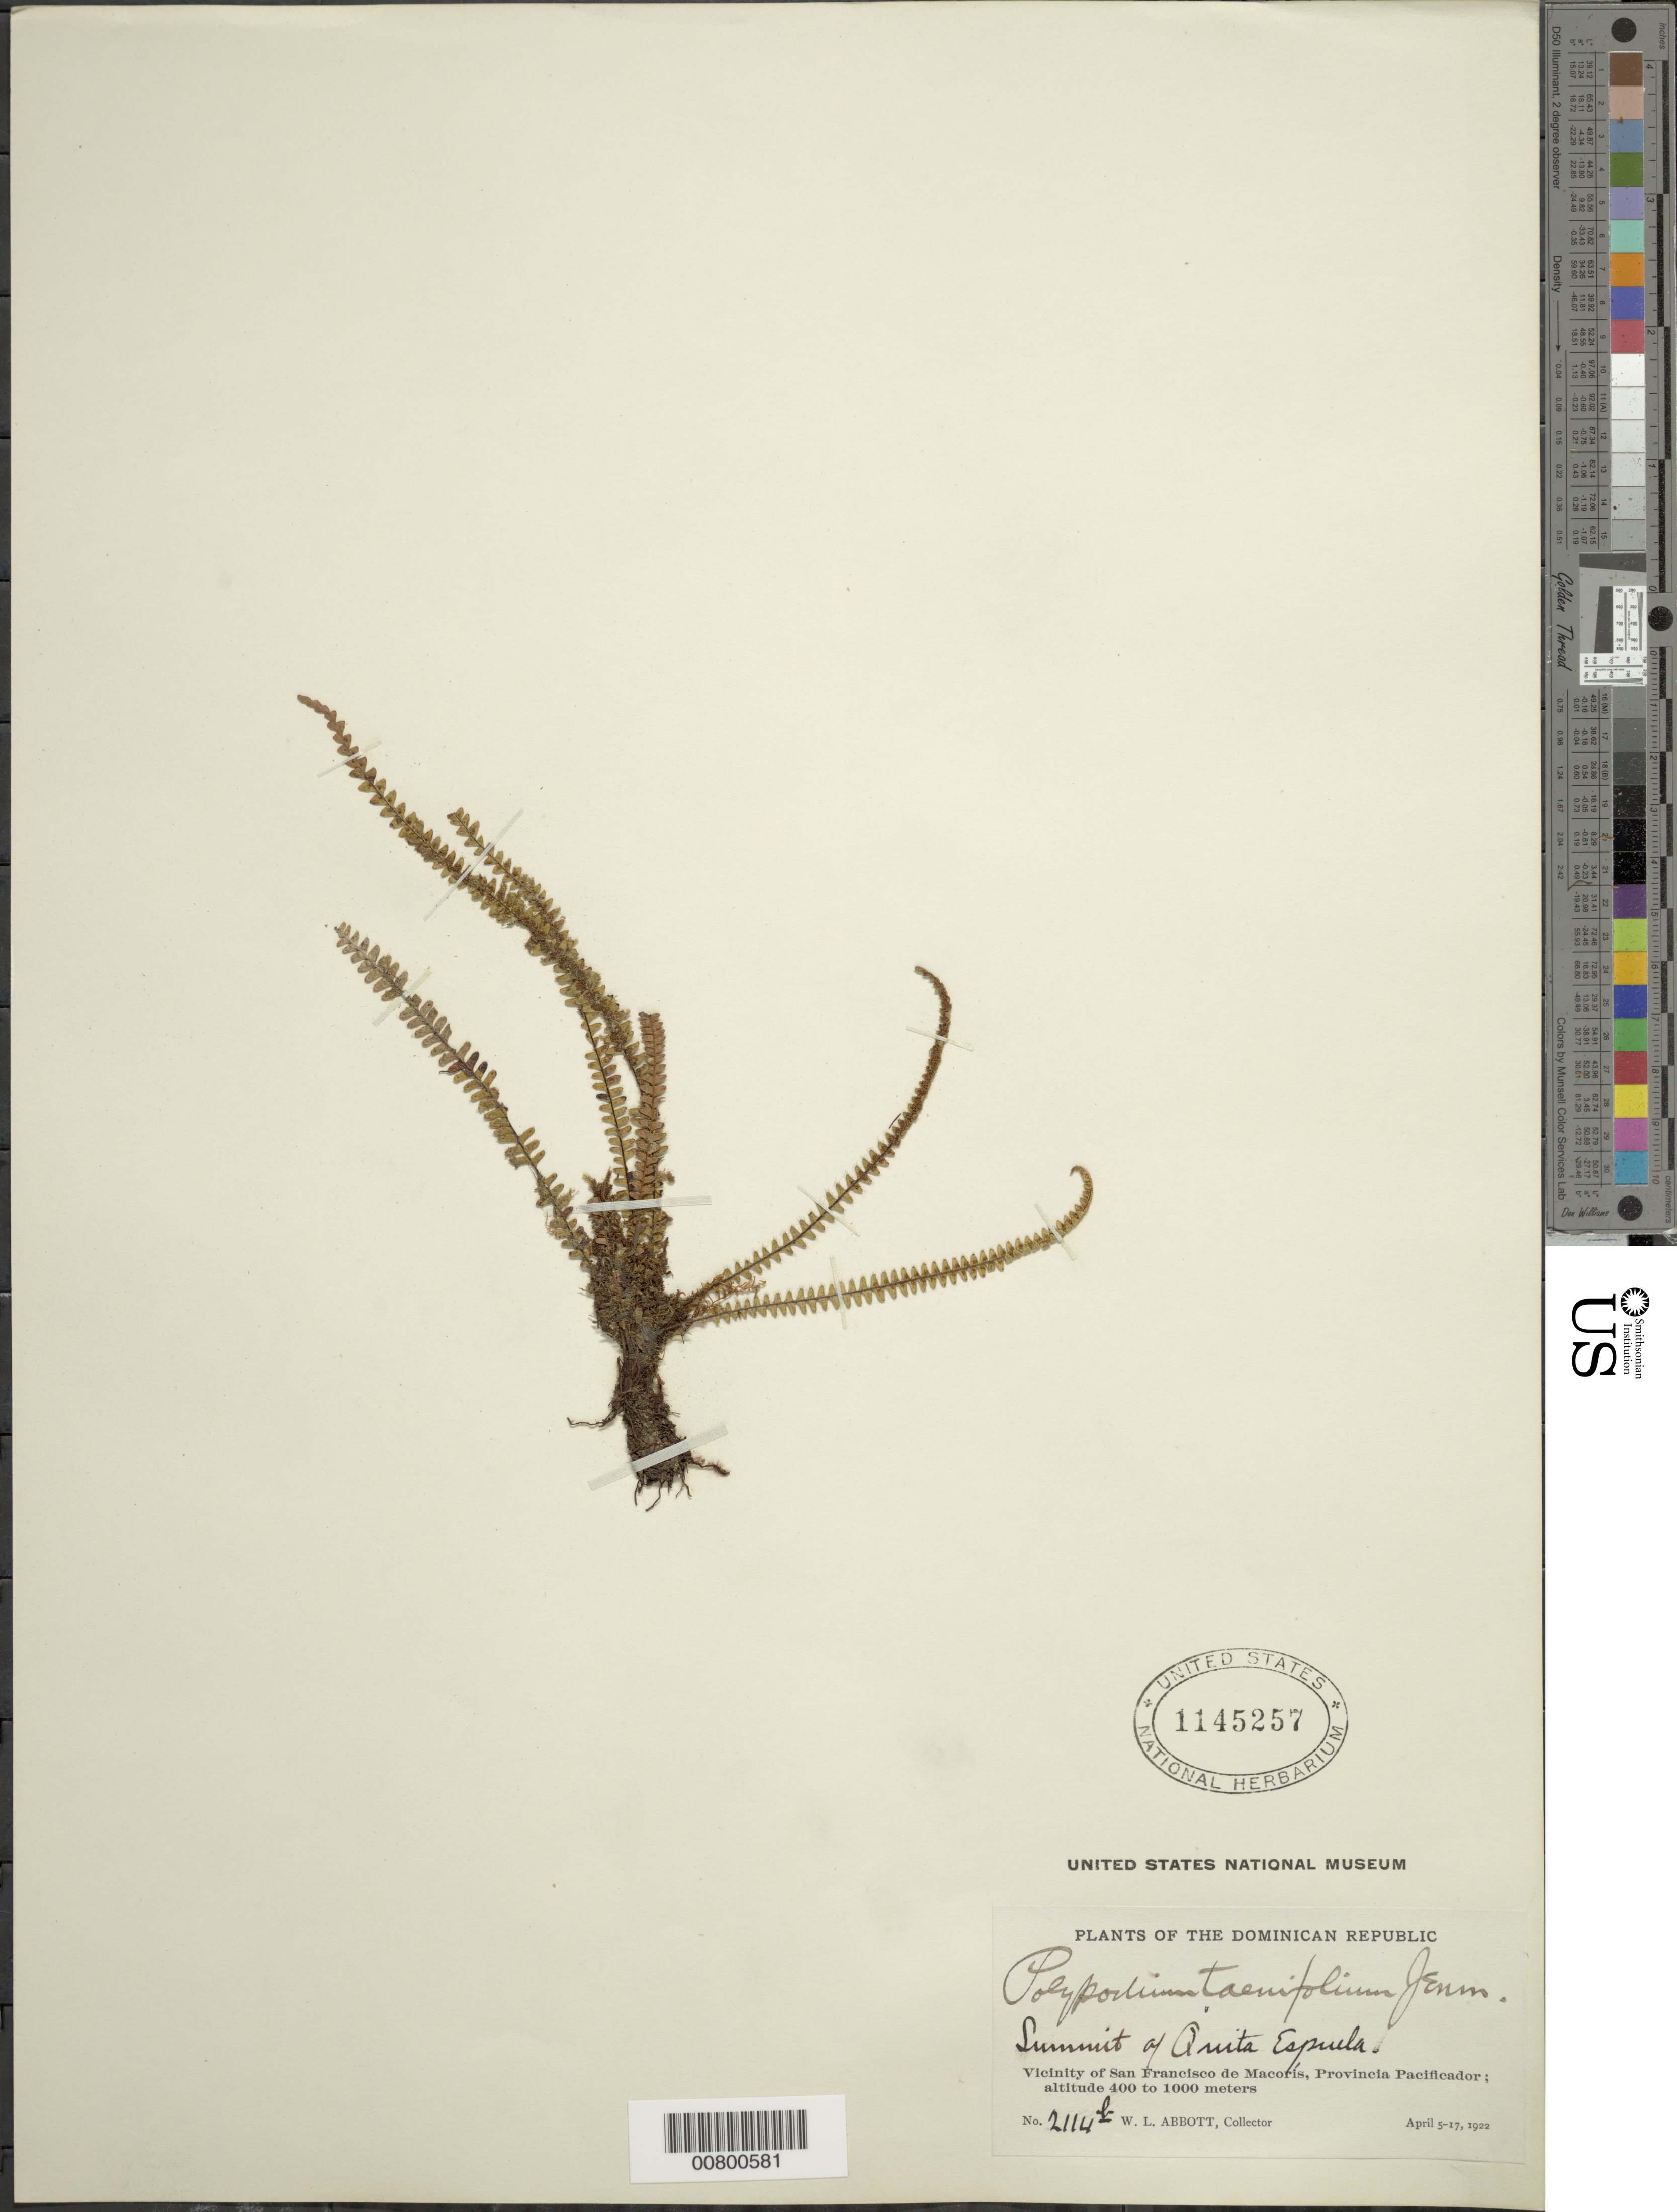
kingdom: Plantae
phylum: Tracheophyta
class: Polypodiopsida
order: Polypodiales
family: Polypodiaceae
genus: Moranopteris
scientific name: Moranopteris taenifolia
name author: (Jenman) R. Y. Hirai & J. Prado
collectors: W. L. Abbott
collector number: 2114a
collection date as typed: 05 Apr 1922 to 17 Apr 1922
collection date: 1922-04-05/1922-04-17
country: Dominican Republic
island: Hispaniola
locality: Prov. Pacificador, San Francisco de Macorís vicinity, summit of Quita Espuela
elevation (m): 400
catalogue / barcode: US 1145257